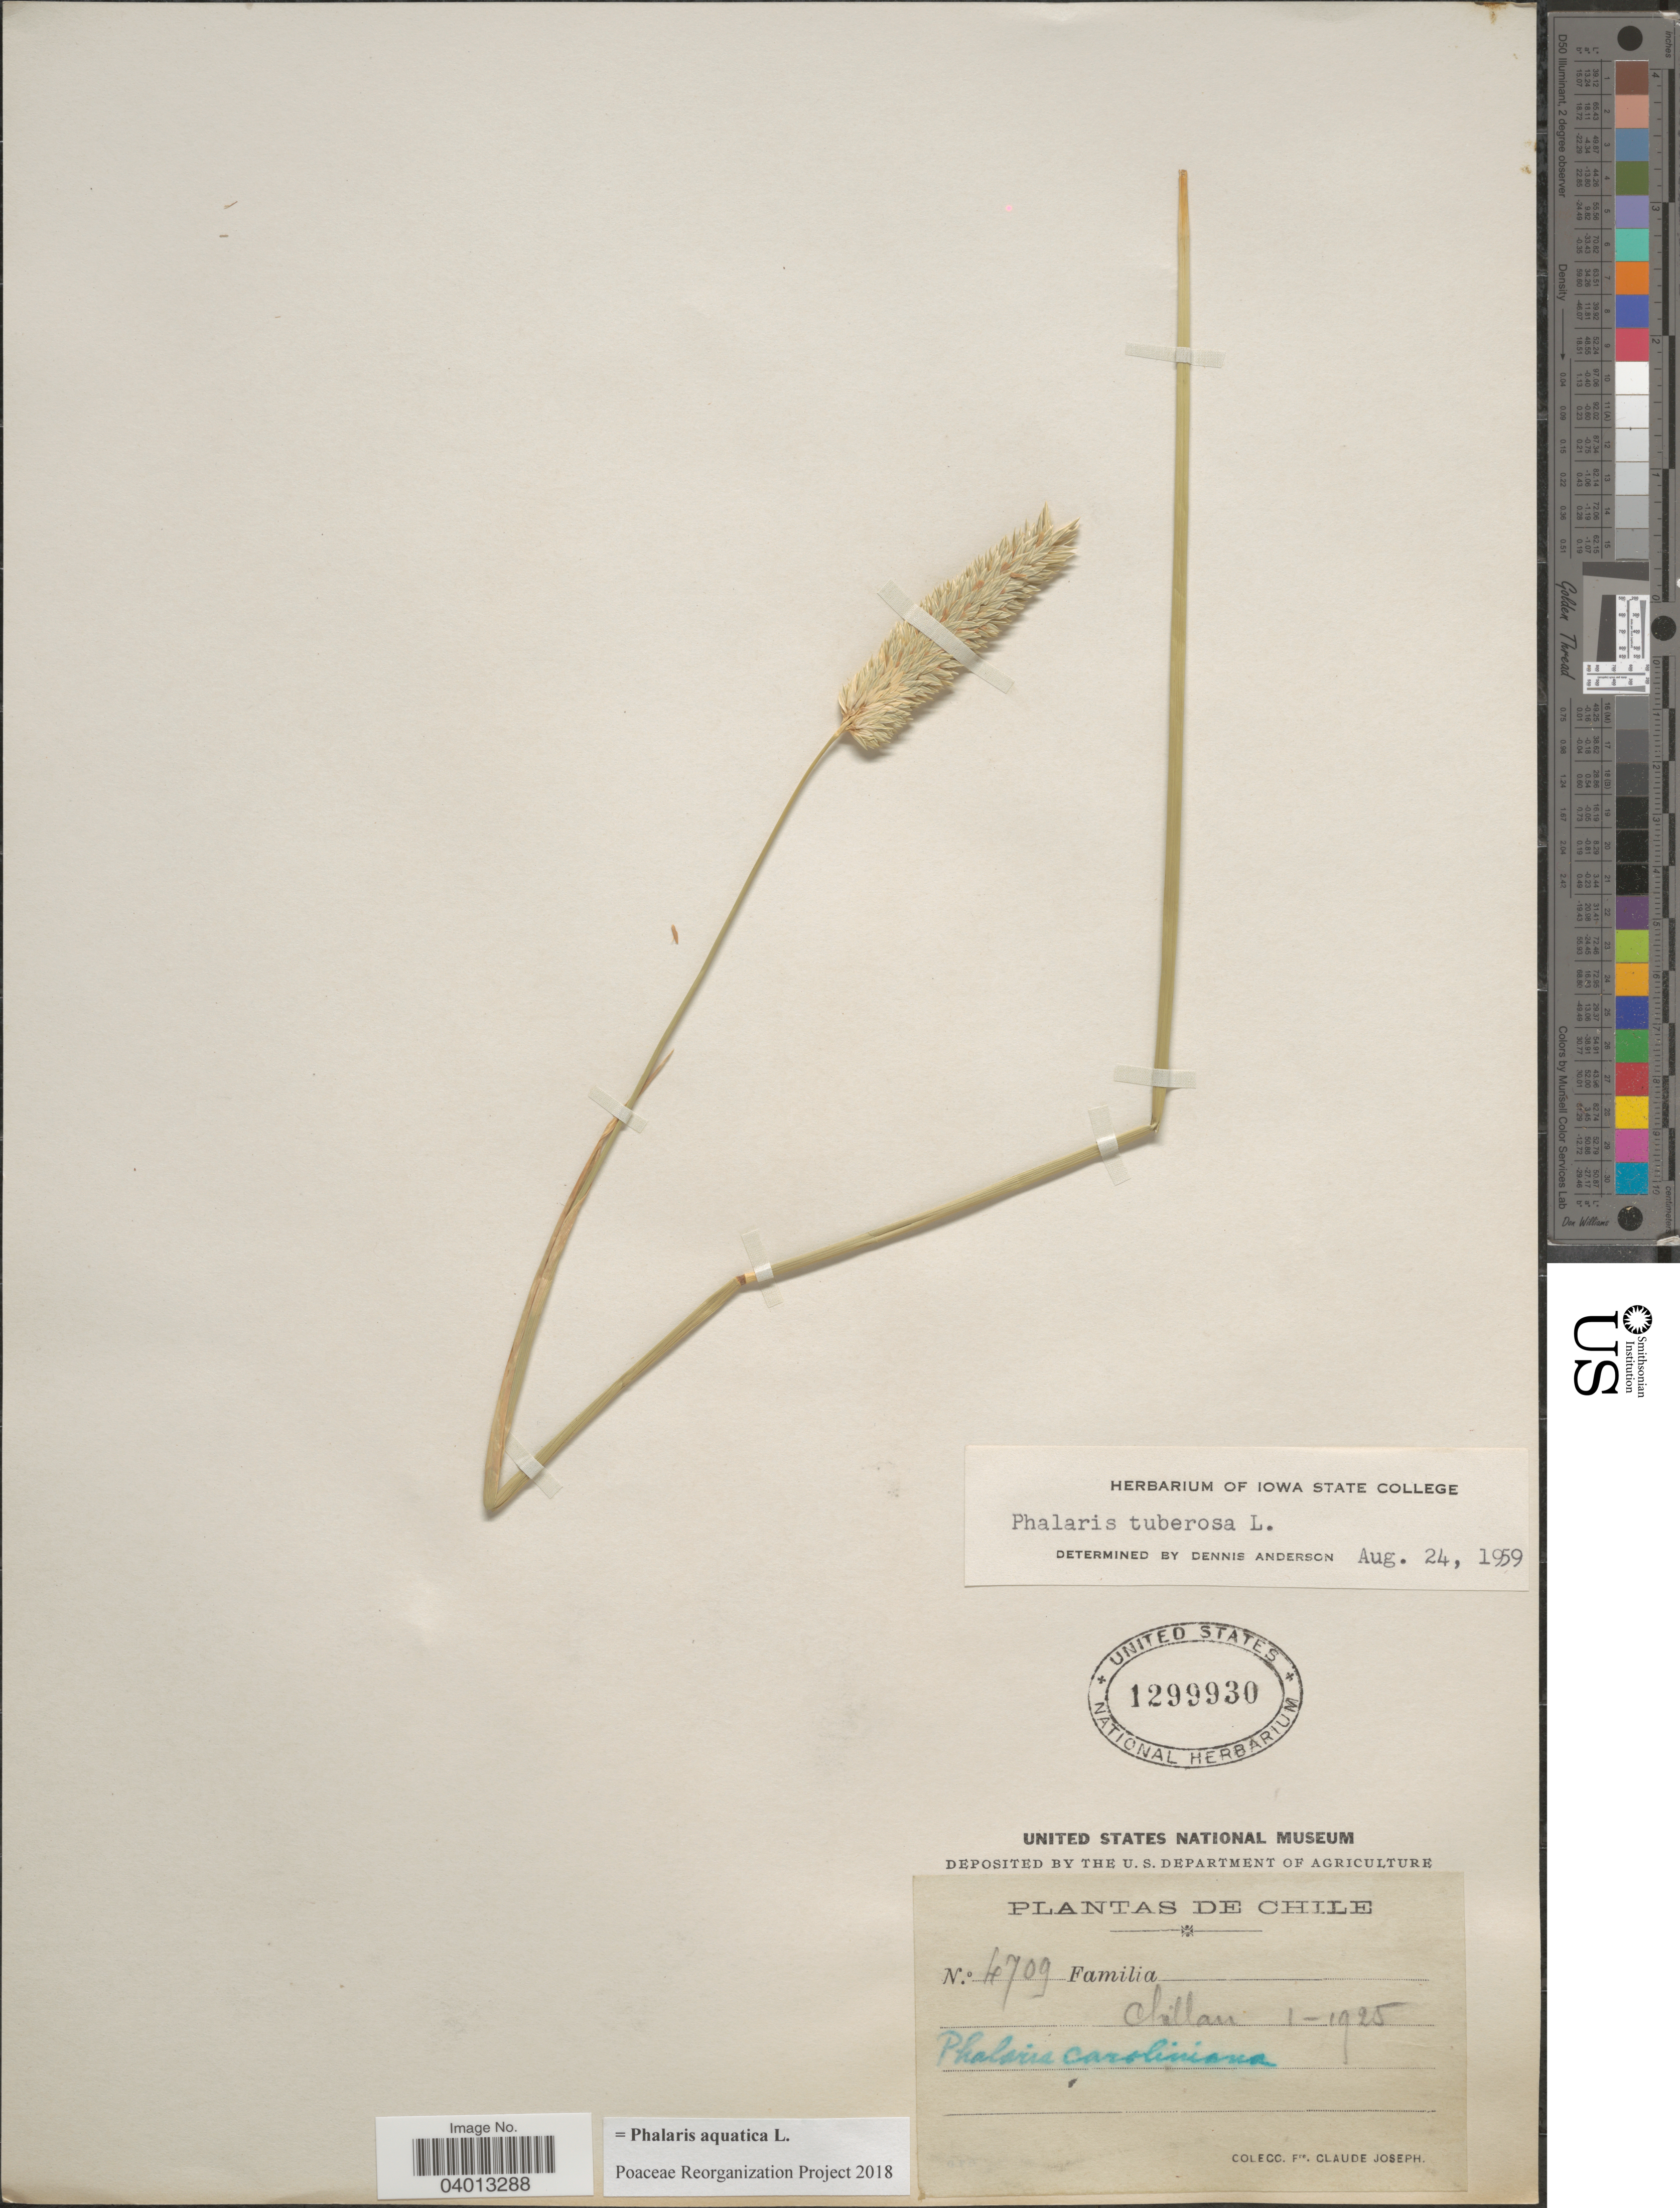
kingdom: Plantae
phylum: Tracheophyta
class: Liliopsida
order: Poales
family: Poaceae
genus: Phalaris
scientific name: Phalaris aquatica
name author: L.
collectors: Bro. Claude-Joseph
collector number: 4709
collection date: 1925-01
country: Chile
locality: Chillan.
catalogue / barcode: US 1299930